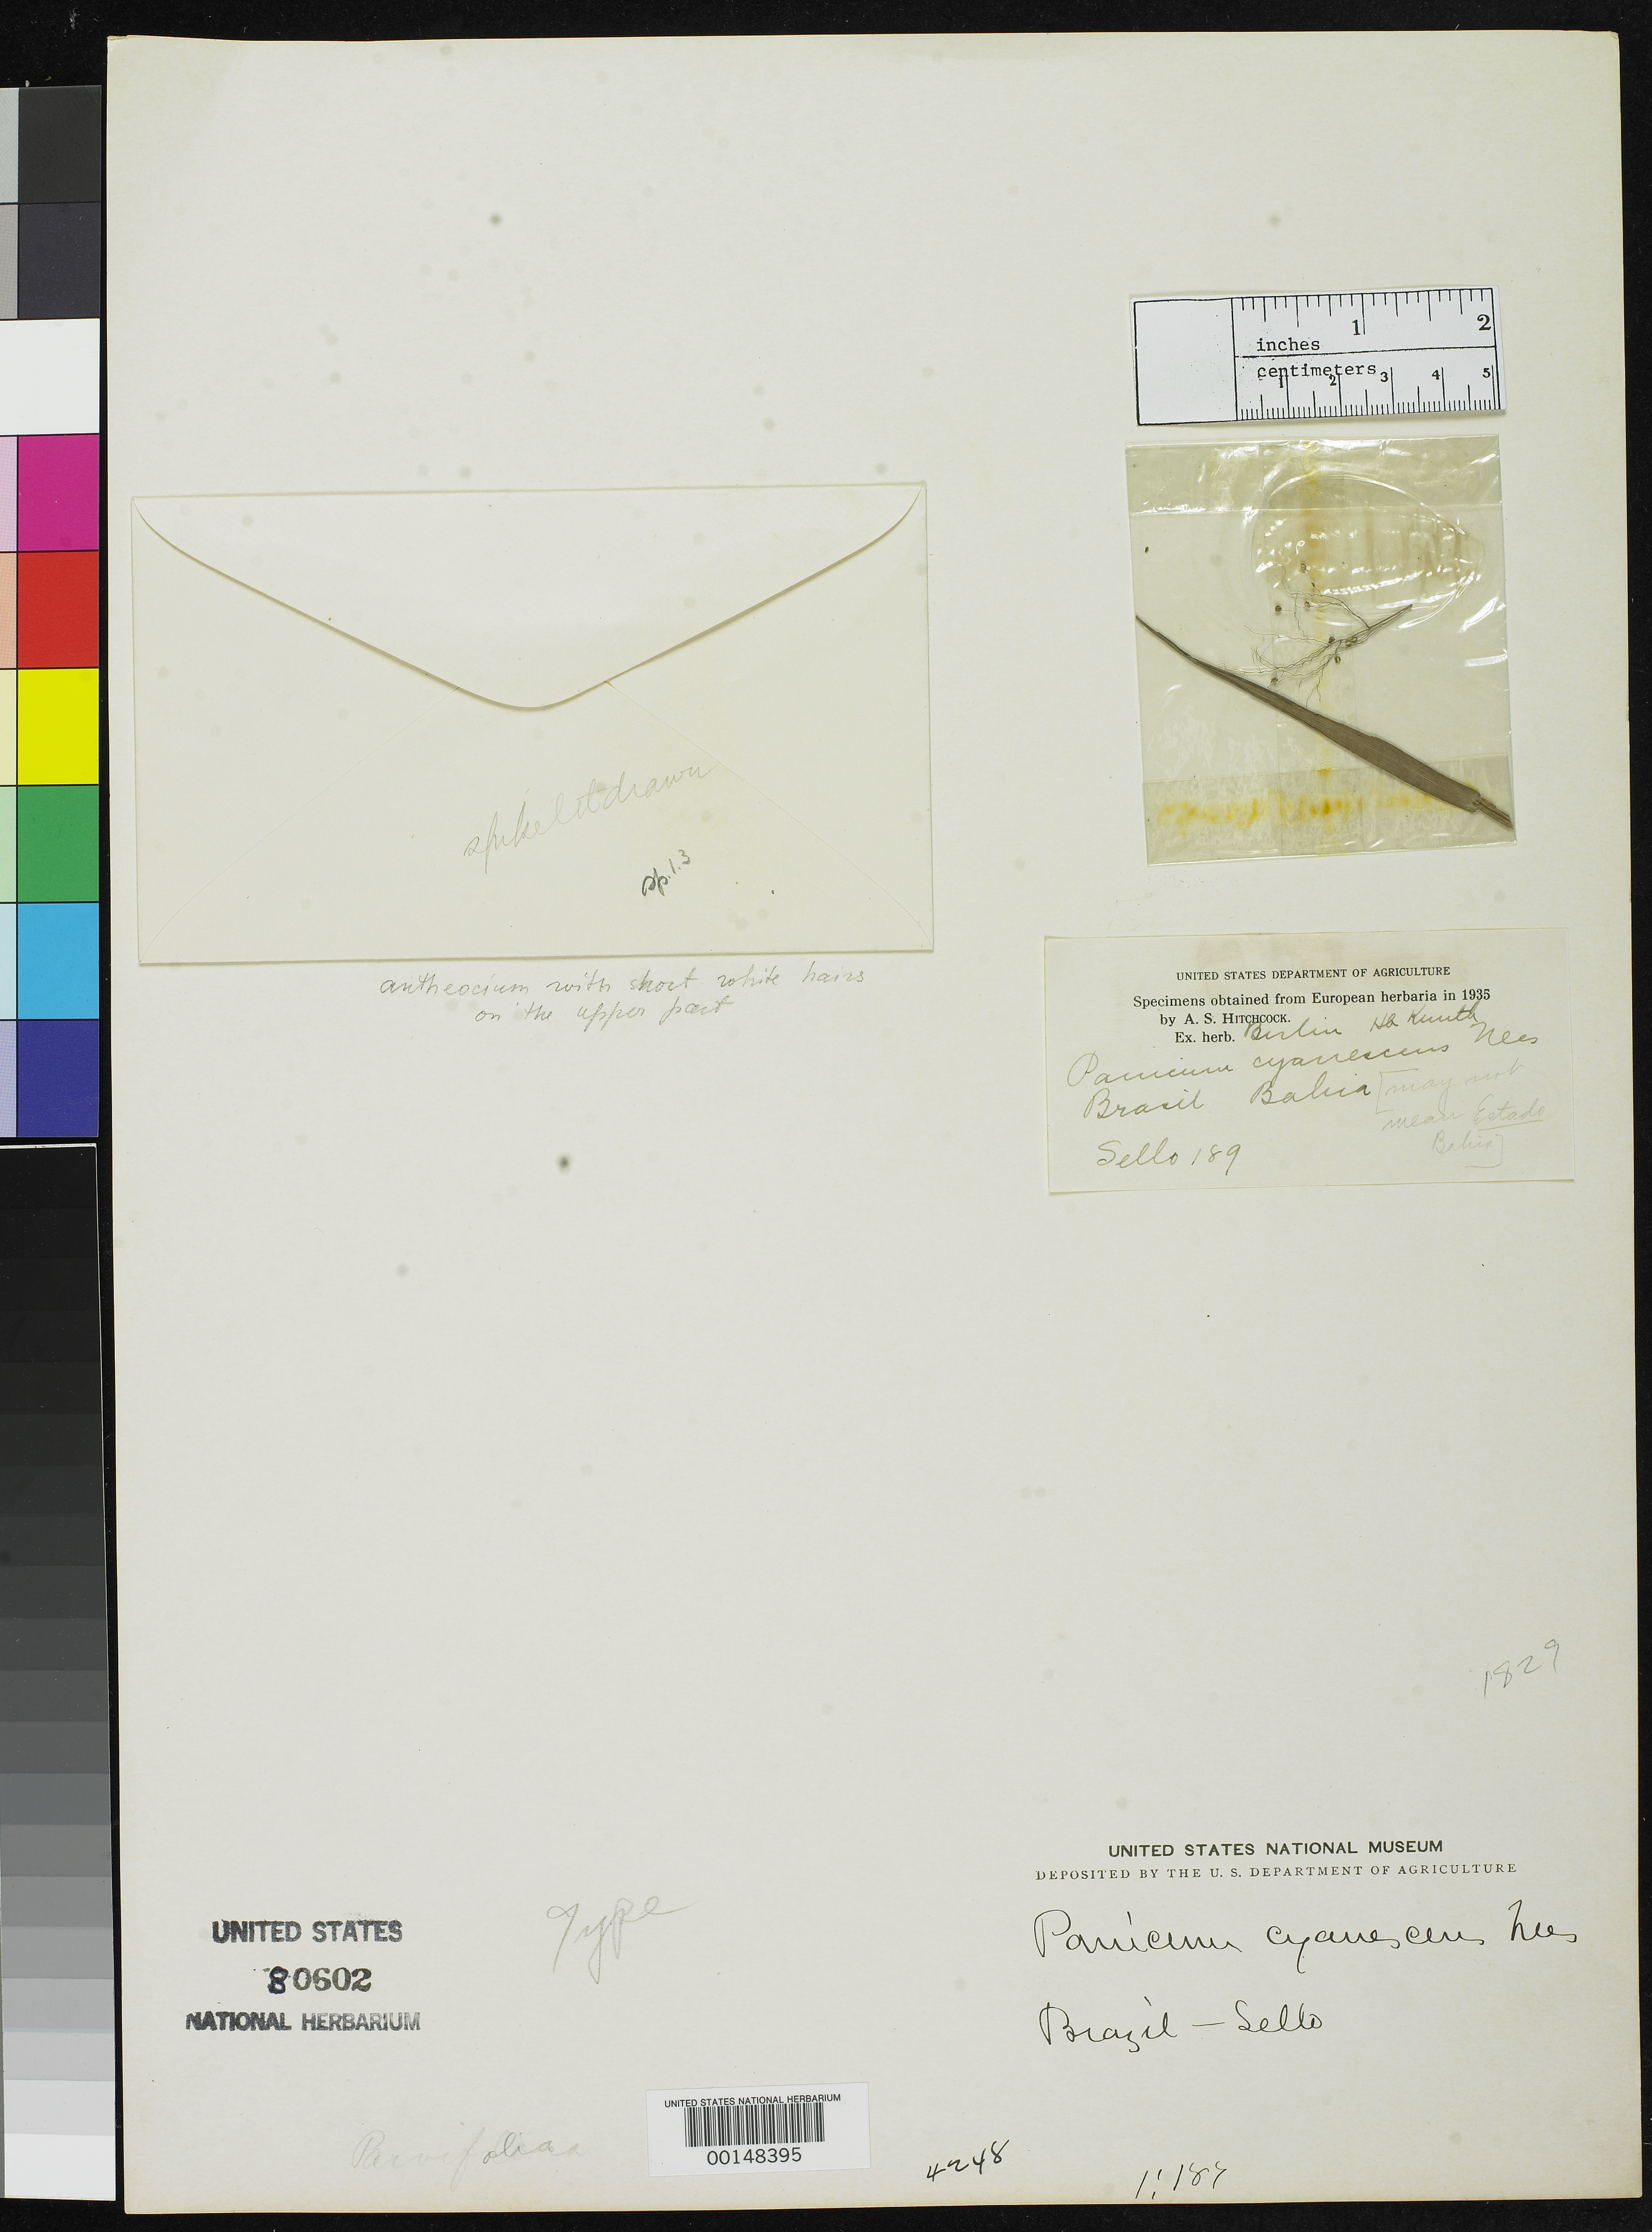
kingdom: Plantae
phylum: Tracheophyta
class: Liliopsida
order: Poales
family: Poaceae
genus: Panicum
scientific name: Panicum cyanescens Nees, nom. illeg.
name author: Nees in Mart.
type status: Type Fragment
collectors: F. Sellow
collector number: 189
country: Brazil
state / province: Bahia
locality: North of Esplanda city on road to Jaquera.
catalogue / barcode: US 80602